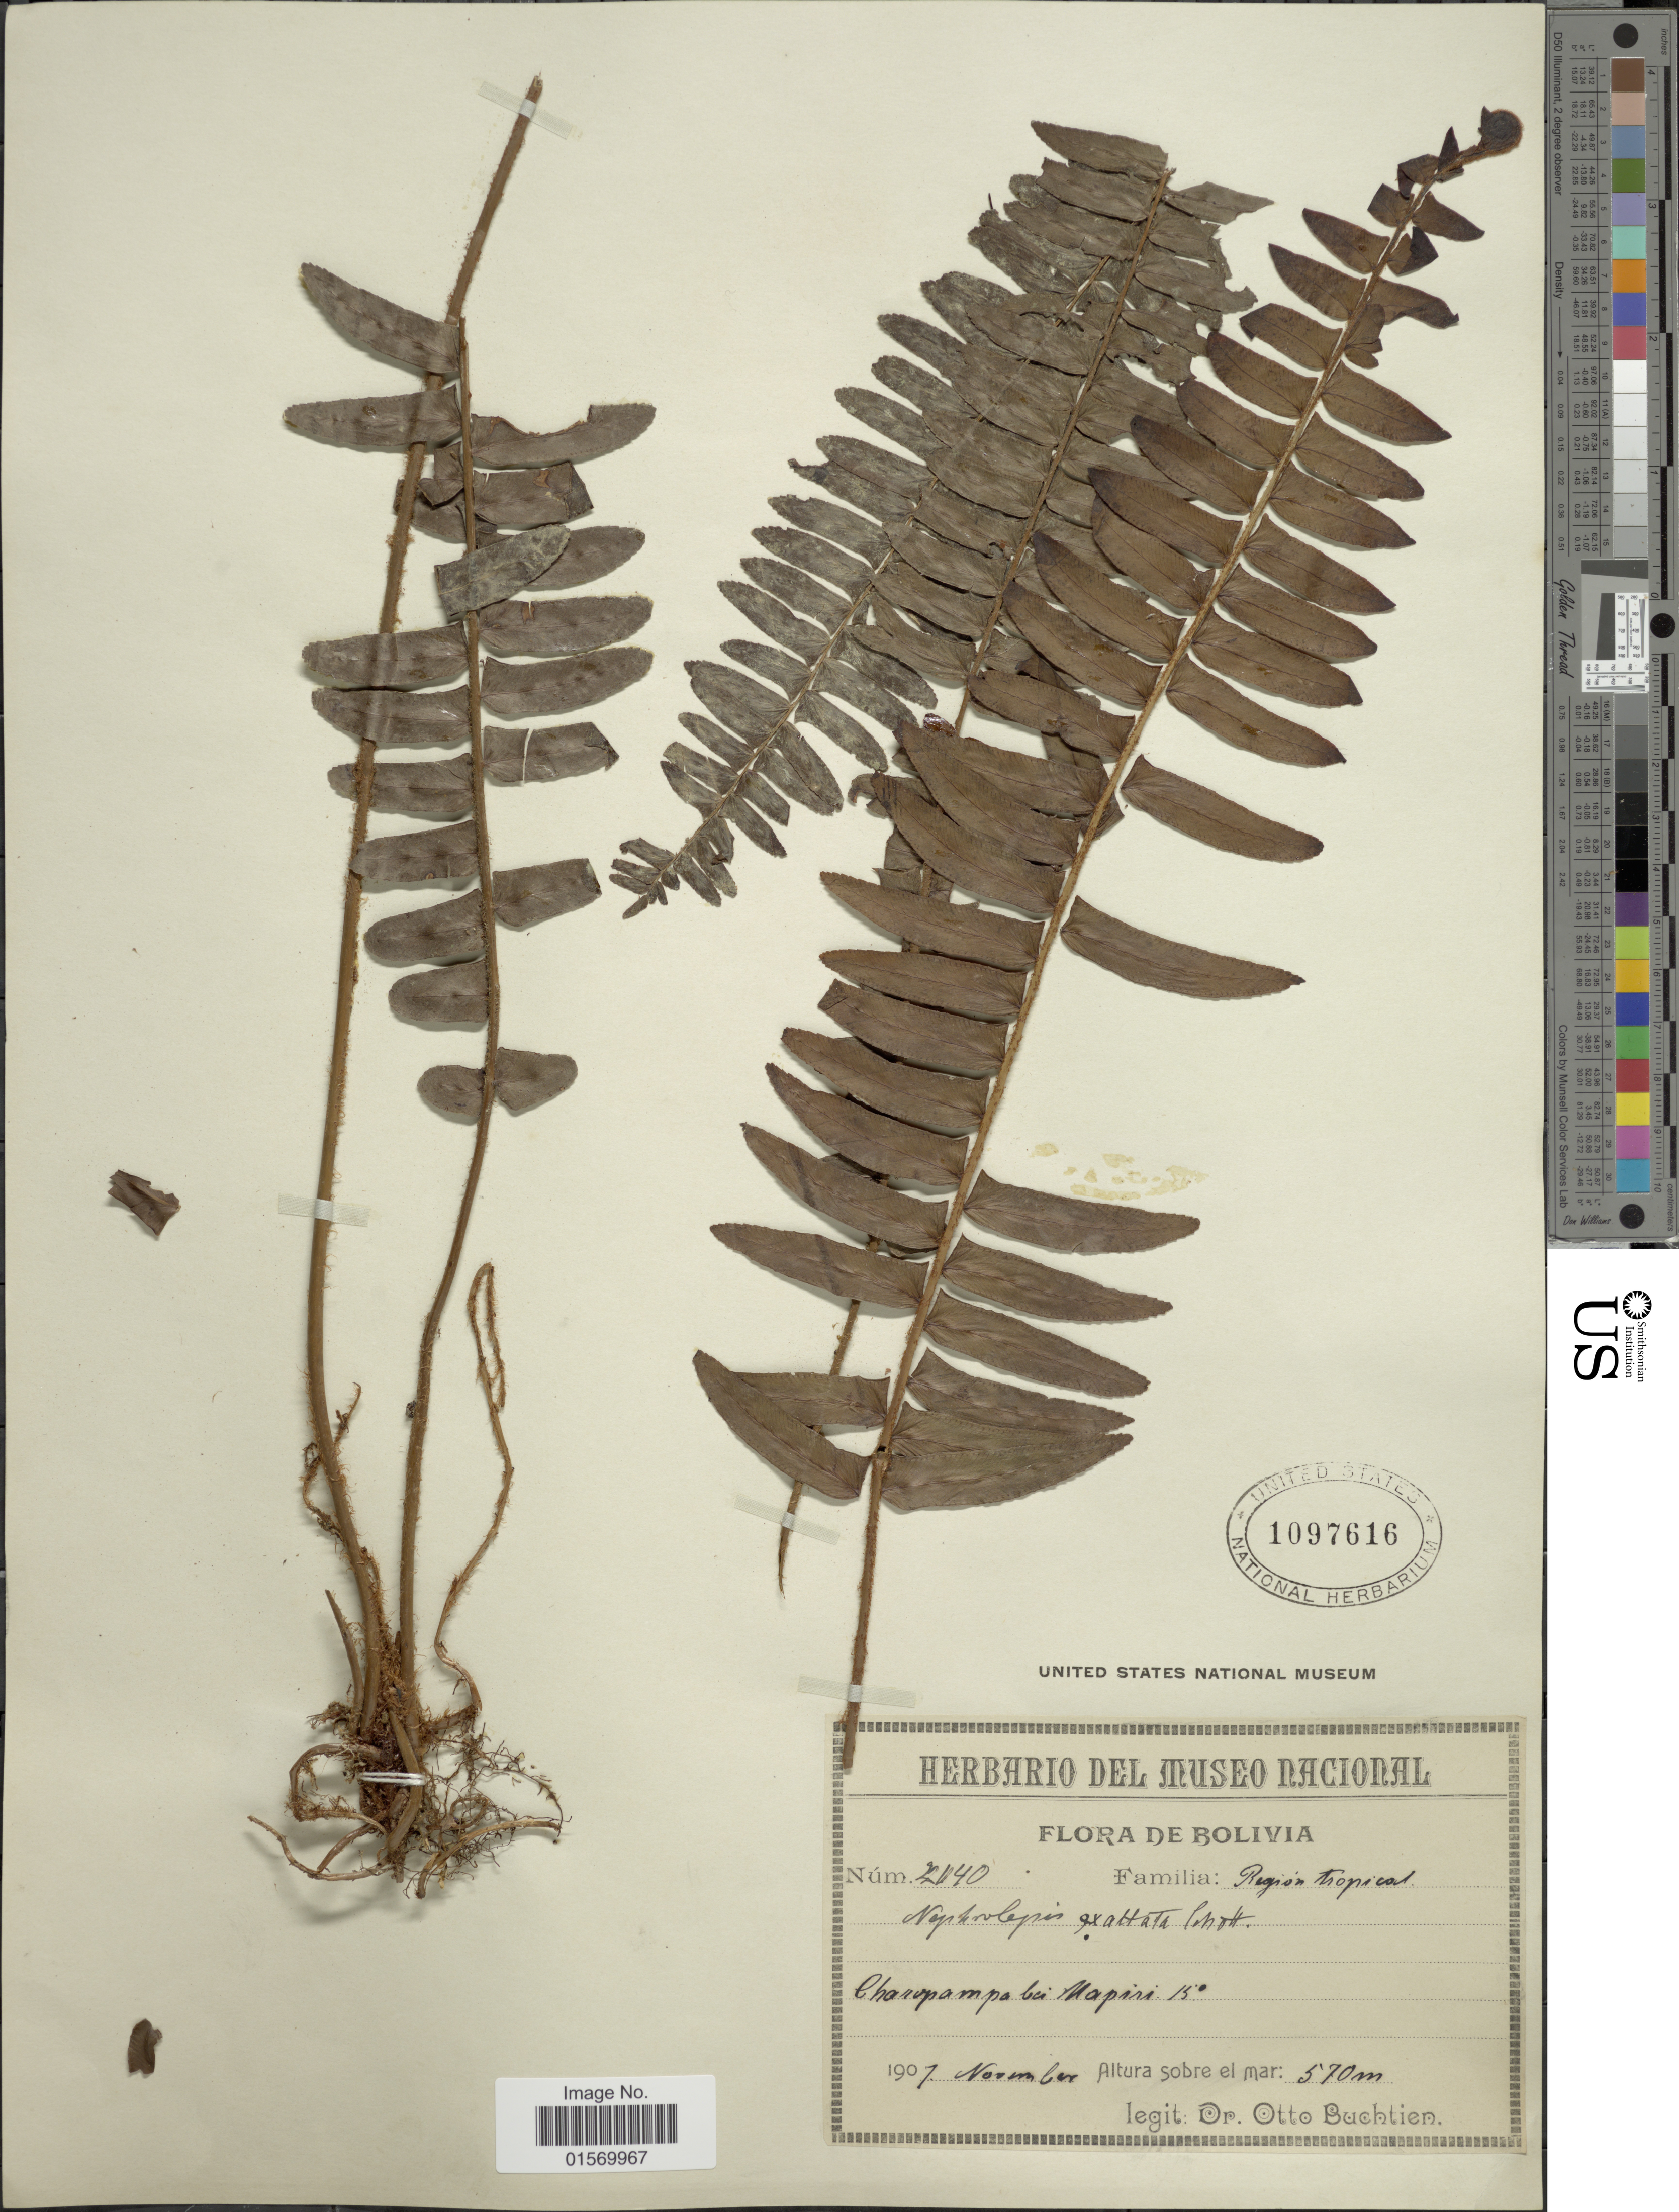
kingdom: Plantae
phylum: Tracheophyta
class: Polypodiopsida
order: Polypodiales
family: Nephrolepidaceae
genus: Nephrolepis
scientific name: Nephrolepis rivularis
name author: (Vahl) Mett. ex Krug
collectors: O. Buchtien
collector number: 2140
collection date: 1907-11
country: Bolivia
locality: Region Tropical. Charopampa bei Mapiri 15°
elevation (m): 570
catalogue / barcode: US 1097616